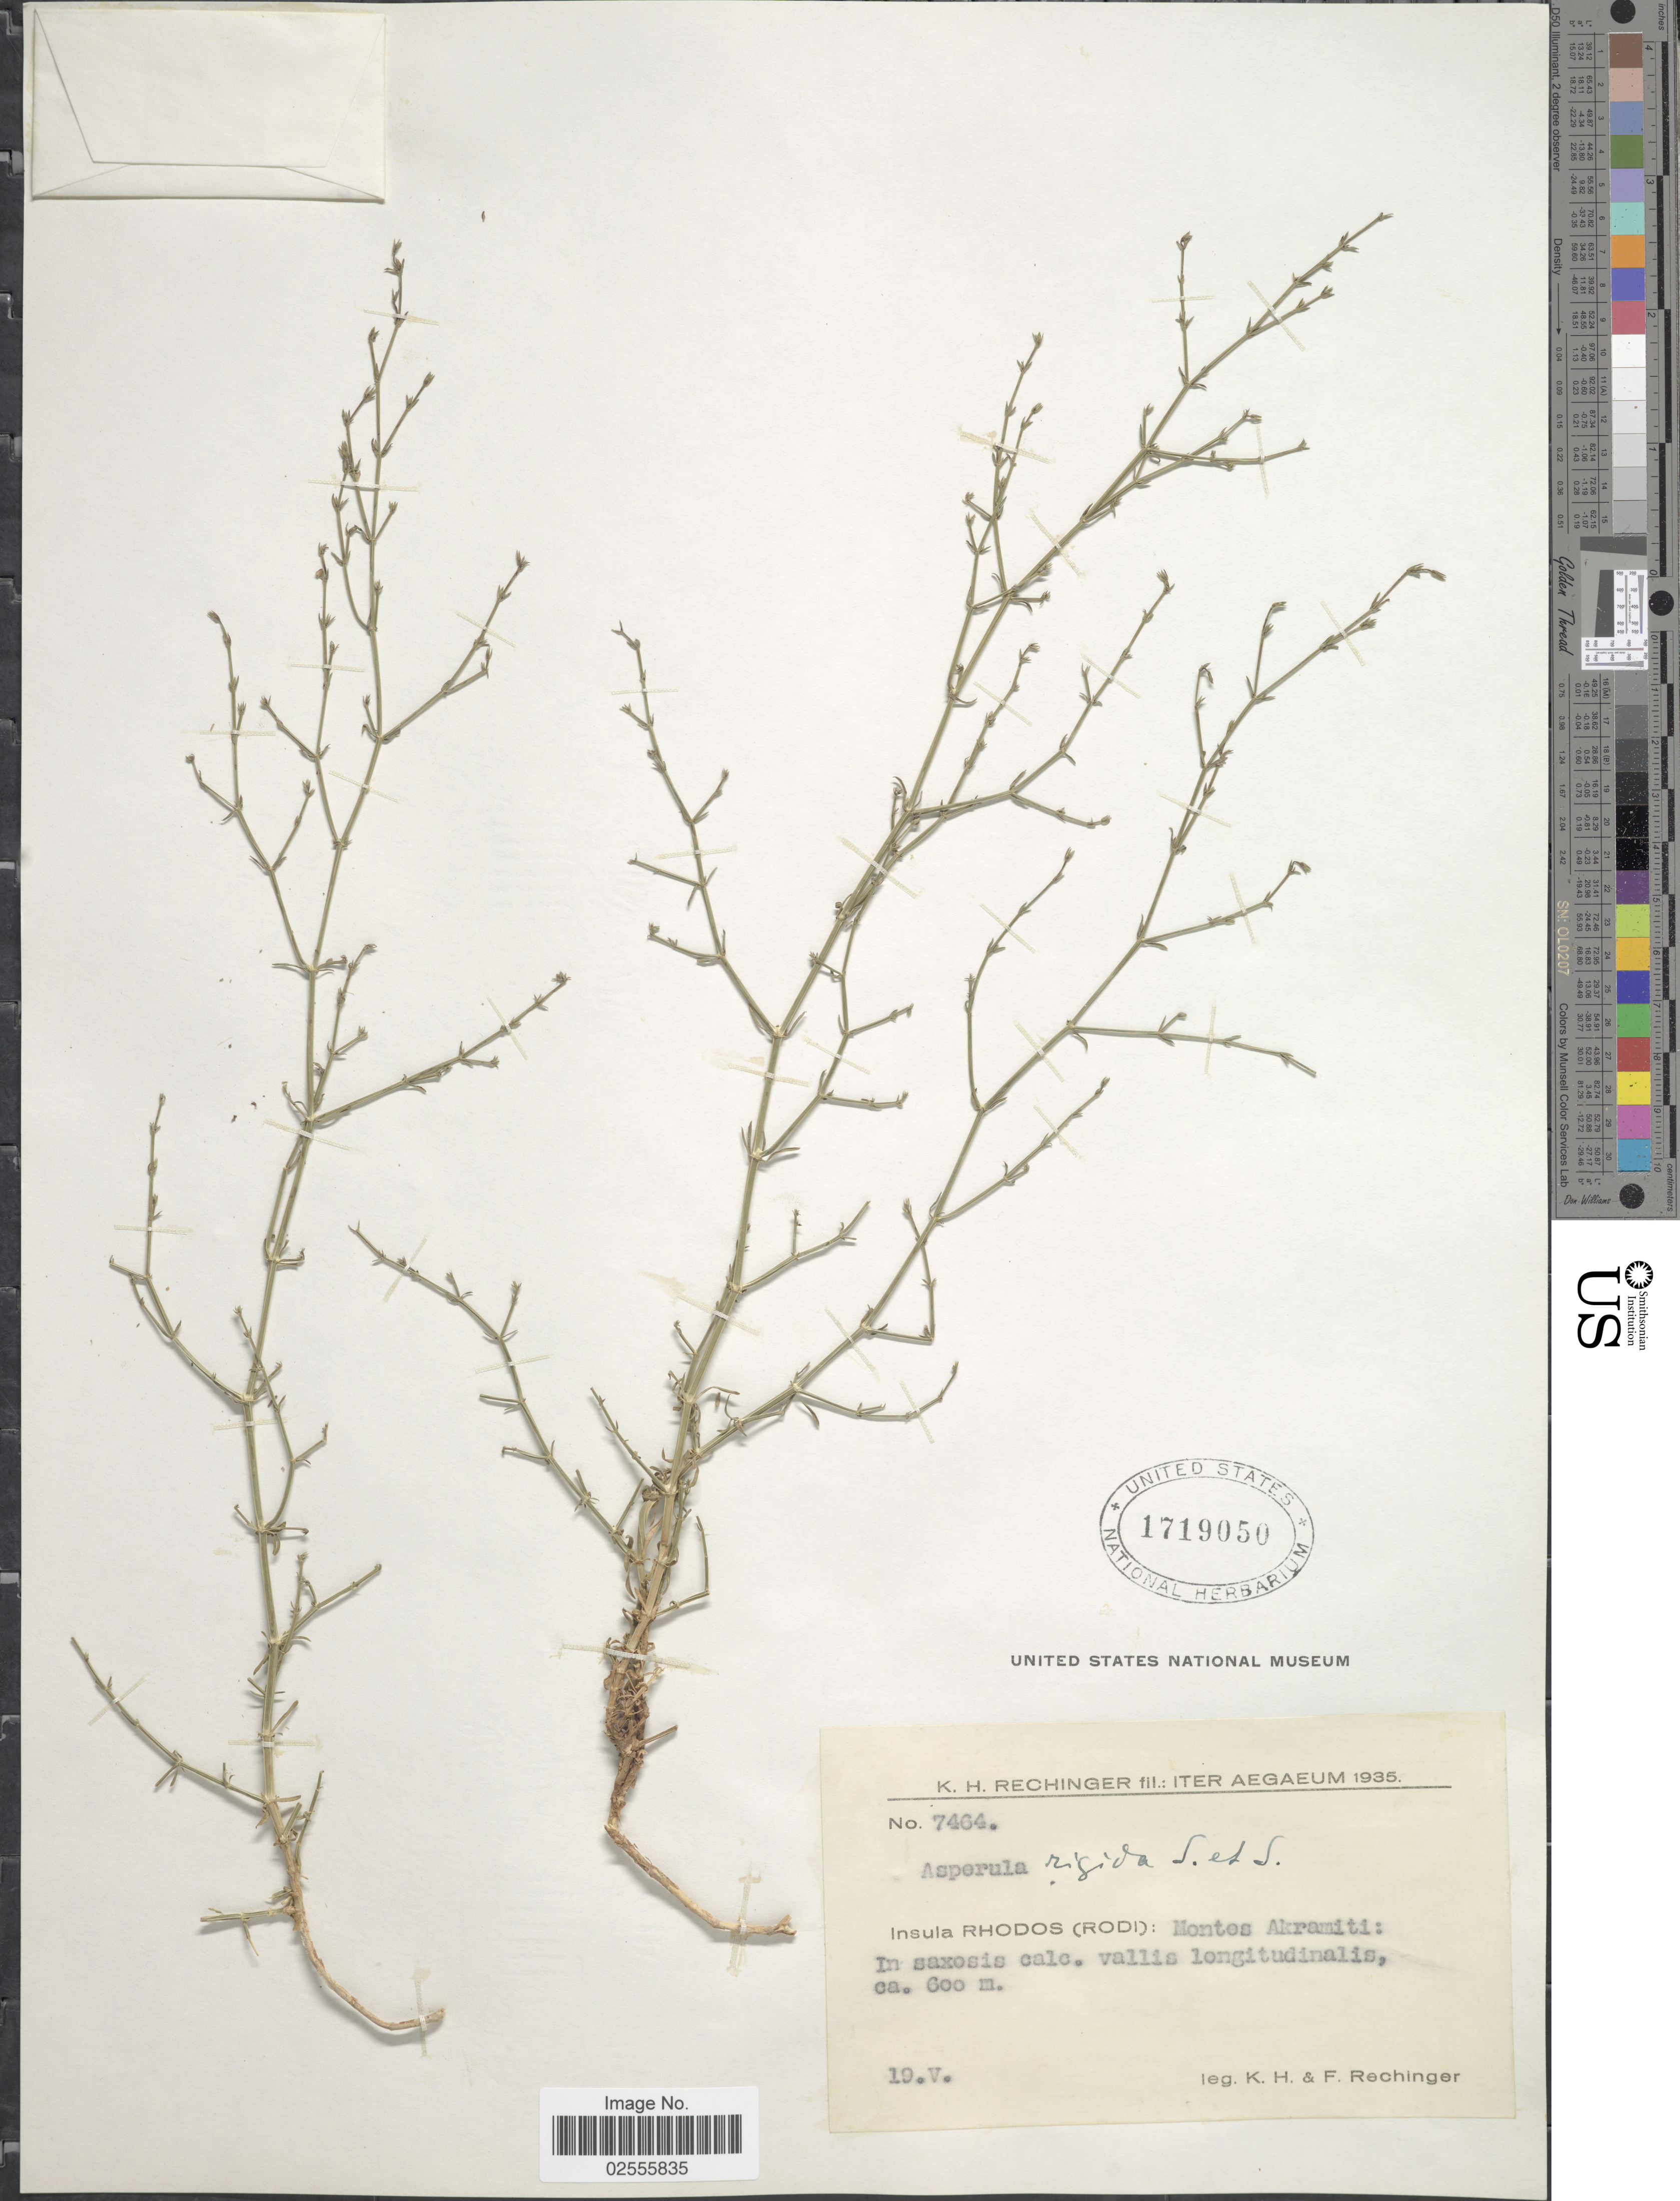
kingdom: Plantae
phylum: Tracheophyta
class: Magnoliopsida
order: Gentianales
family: Rubiaceae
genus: Asperula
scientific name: Asperula rigida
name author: Sibth. & Sm.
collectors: K. H. Rechinger & F. Rechinger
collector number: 7464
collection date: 1935-05-19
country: Greece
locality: Iter Aegaeum, Insula Rhodos (Rodi): Montes Akramiti: In saxosis calc. vallis longitudinalis.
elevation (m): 600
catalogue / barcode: US 1719050